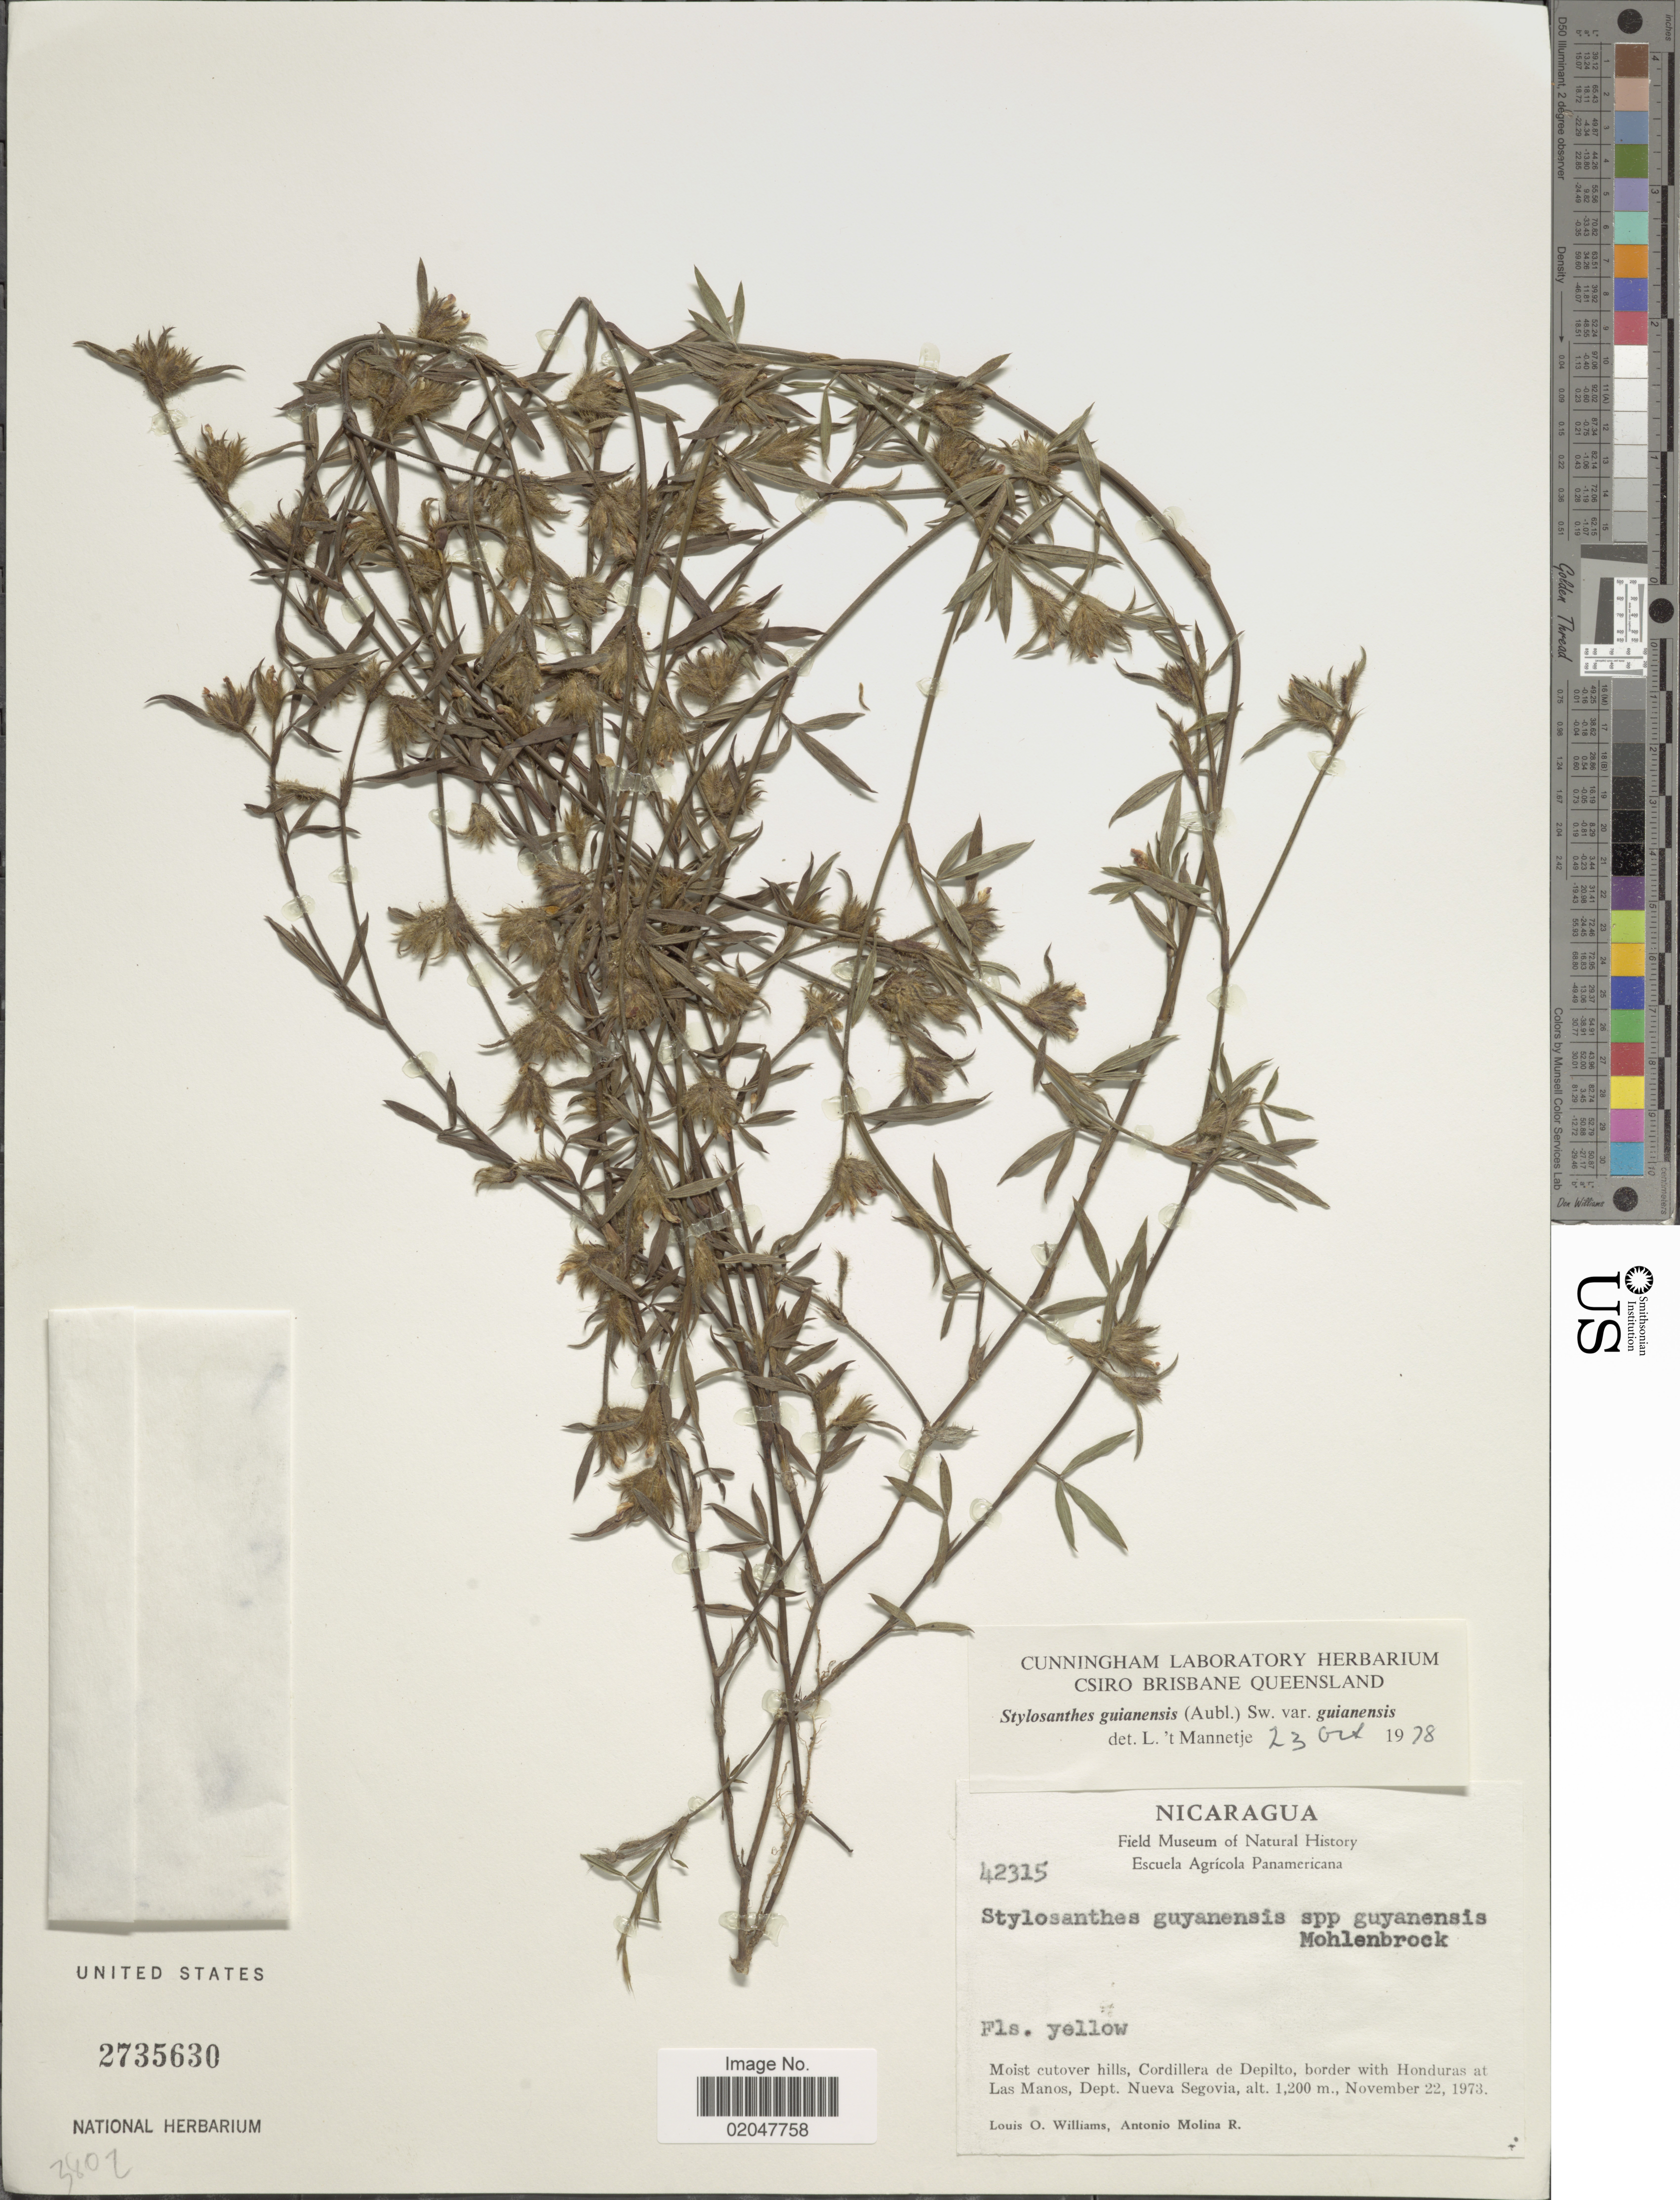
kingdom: Plantae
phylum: Tracheophyta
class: Magnoliopsida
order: Fabales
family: Fabaceae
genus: Stylosanthes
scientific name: Stylosanthes guianensis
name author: (Aubl.) Sw.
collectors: L. O. Williams & A. Molina R.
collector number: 42315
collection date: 1973-11-22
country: Nicaragua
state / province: Nueva Segovia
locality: Moist cutover hills, Cordillera de Depilto, border with Honduras at Las Manos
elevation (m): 1200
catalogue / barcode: US 2735630